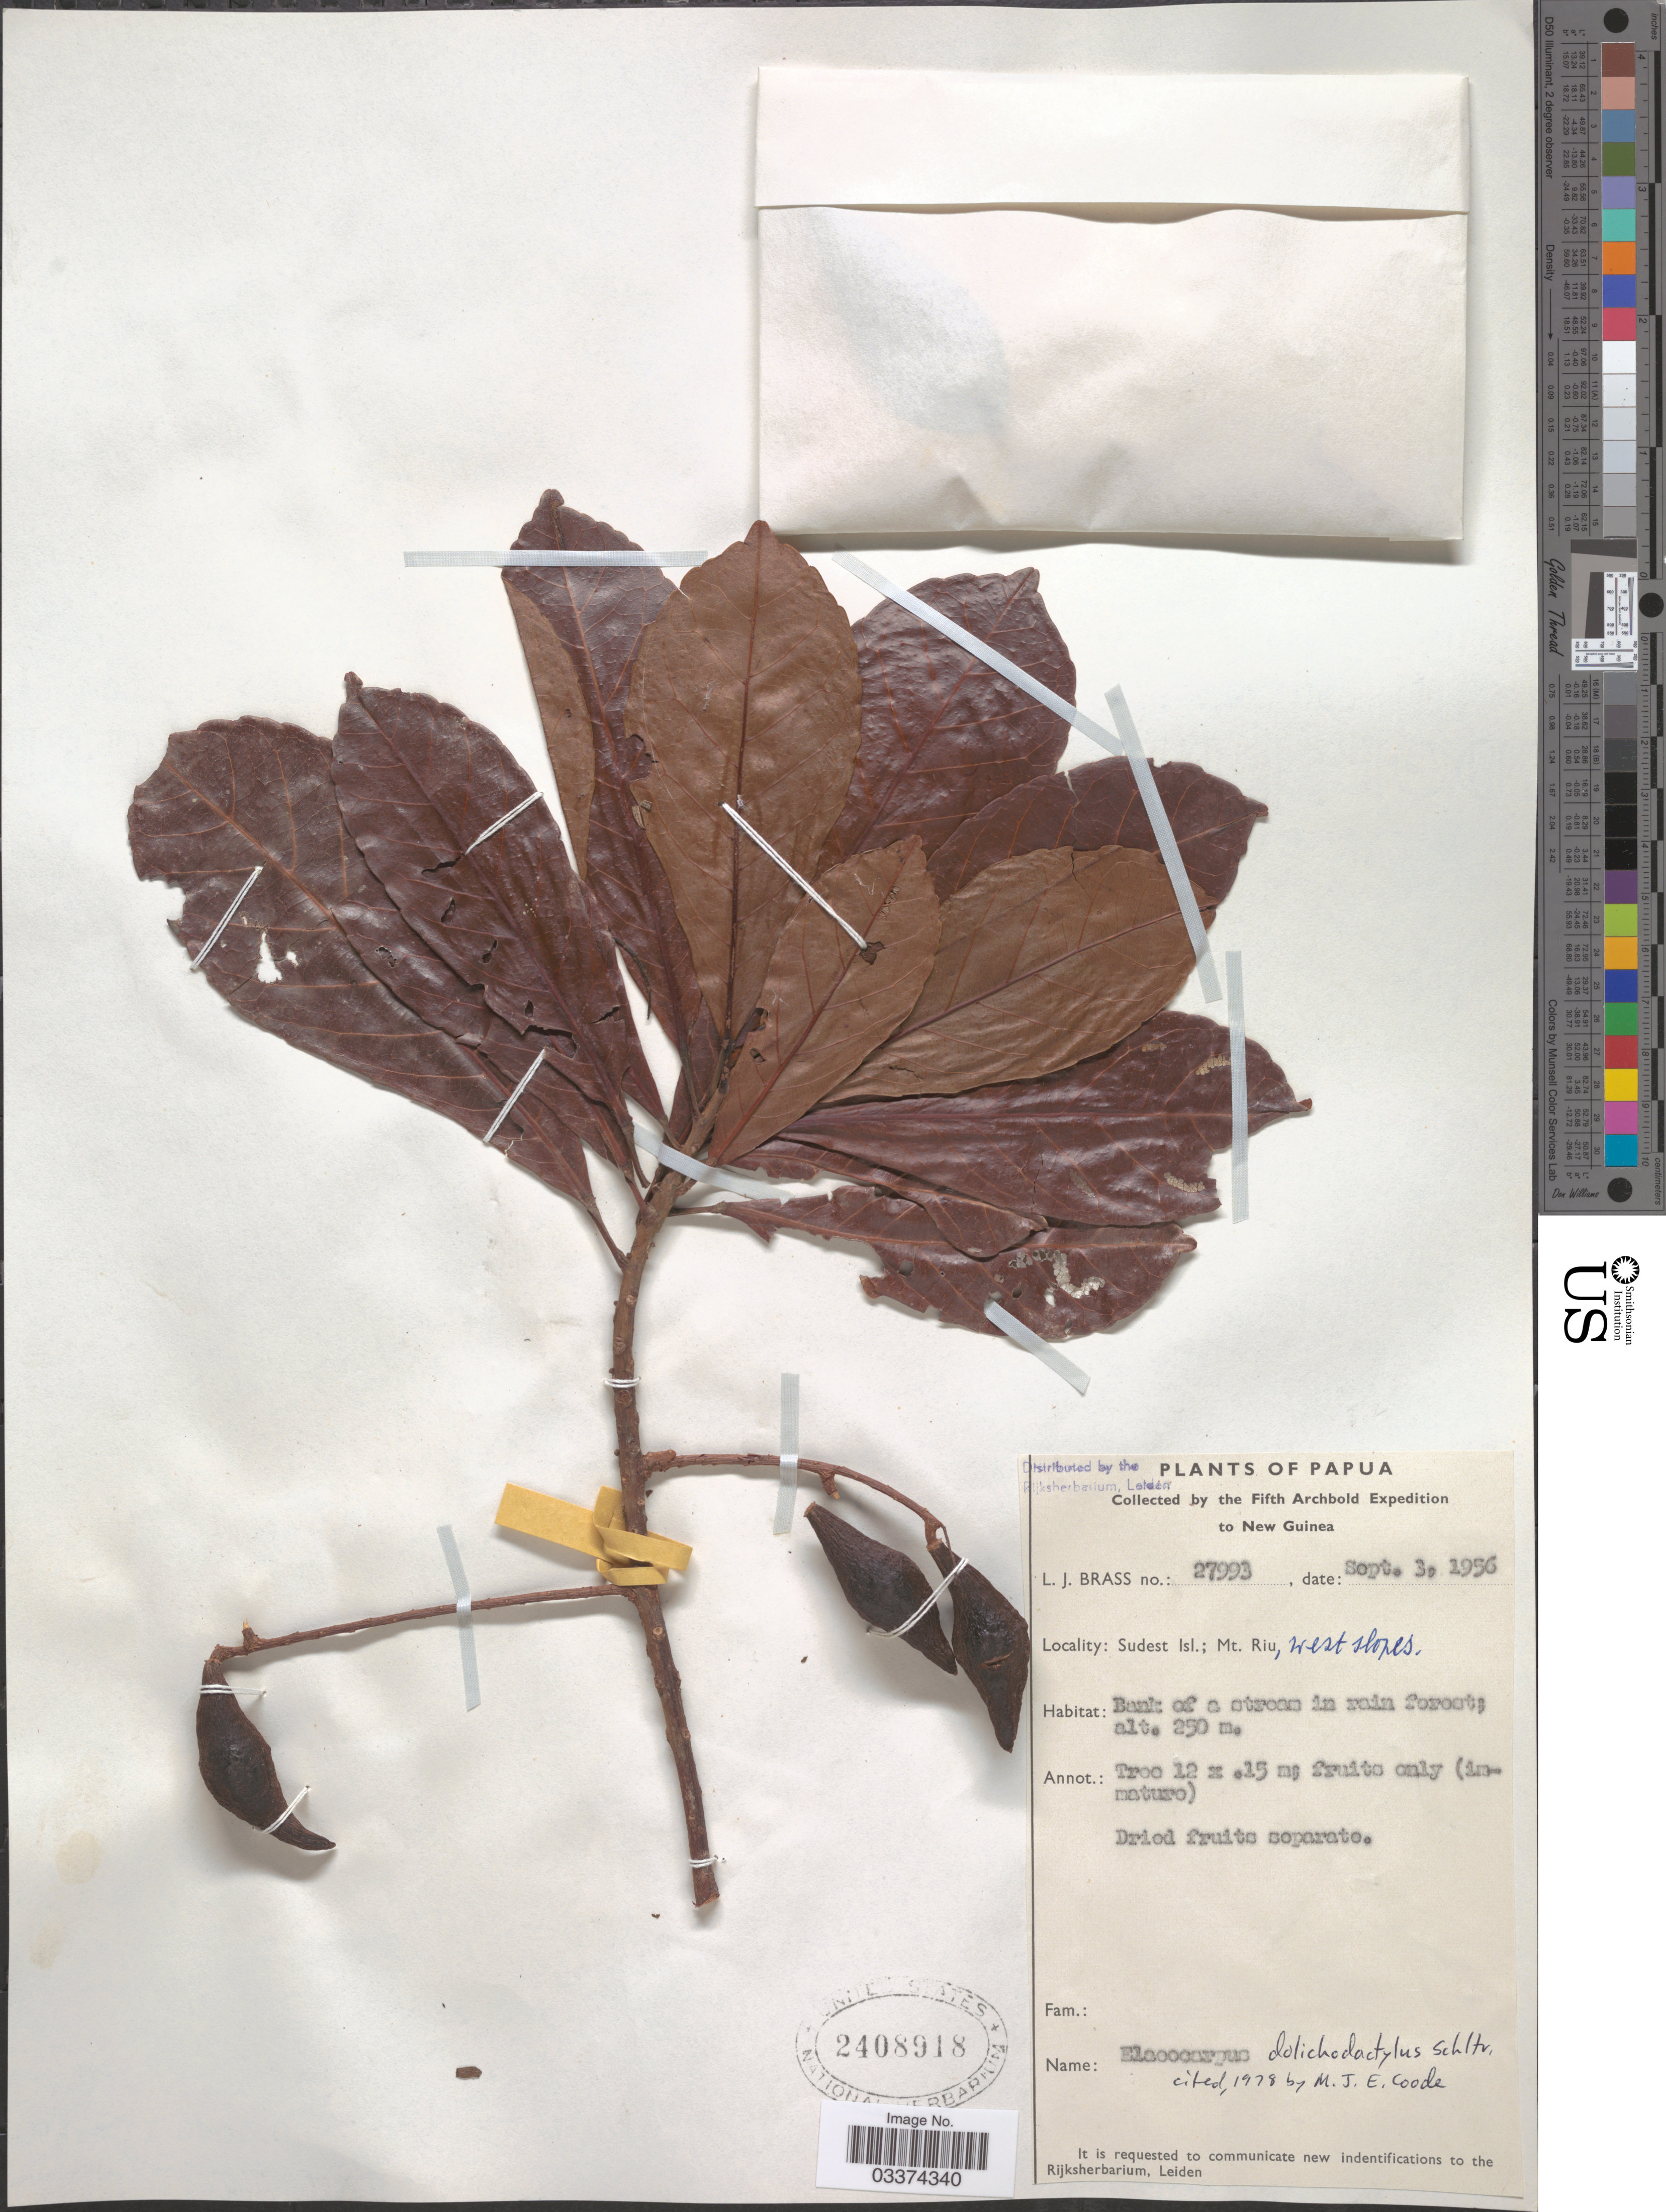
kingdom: Plantae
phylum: Tracheophyta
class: Magnoliopsida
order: Oxalidales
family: Elaeocarpaceae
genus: Elaeocarpus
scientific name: Elaeocarpus dolichodactylus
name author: Schltr.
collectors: L. J. Brass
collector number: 27993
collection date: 1956-09-03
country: Papua New Guinea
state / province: Milne Bay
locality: Papua, New Guinea, Sudest Isl.; Mt. Riu, west slopes.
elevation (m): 250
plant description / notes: Fruit temporarily sampled for micro-CT scanning.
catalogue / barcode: US 2408918